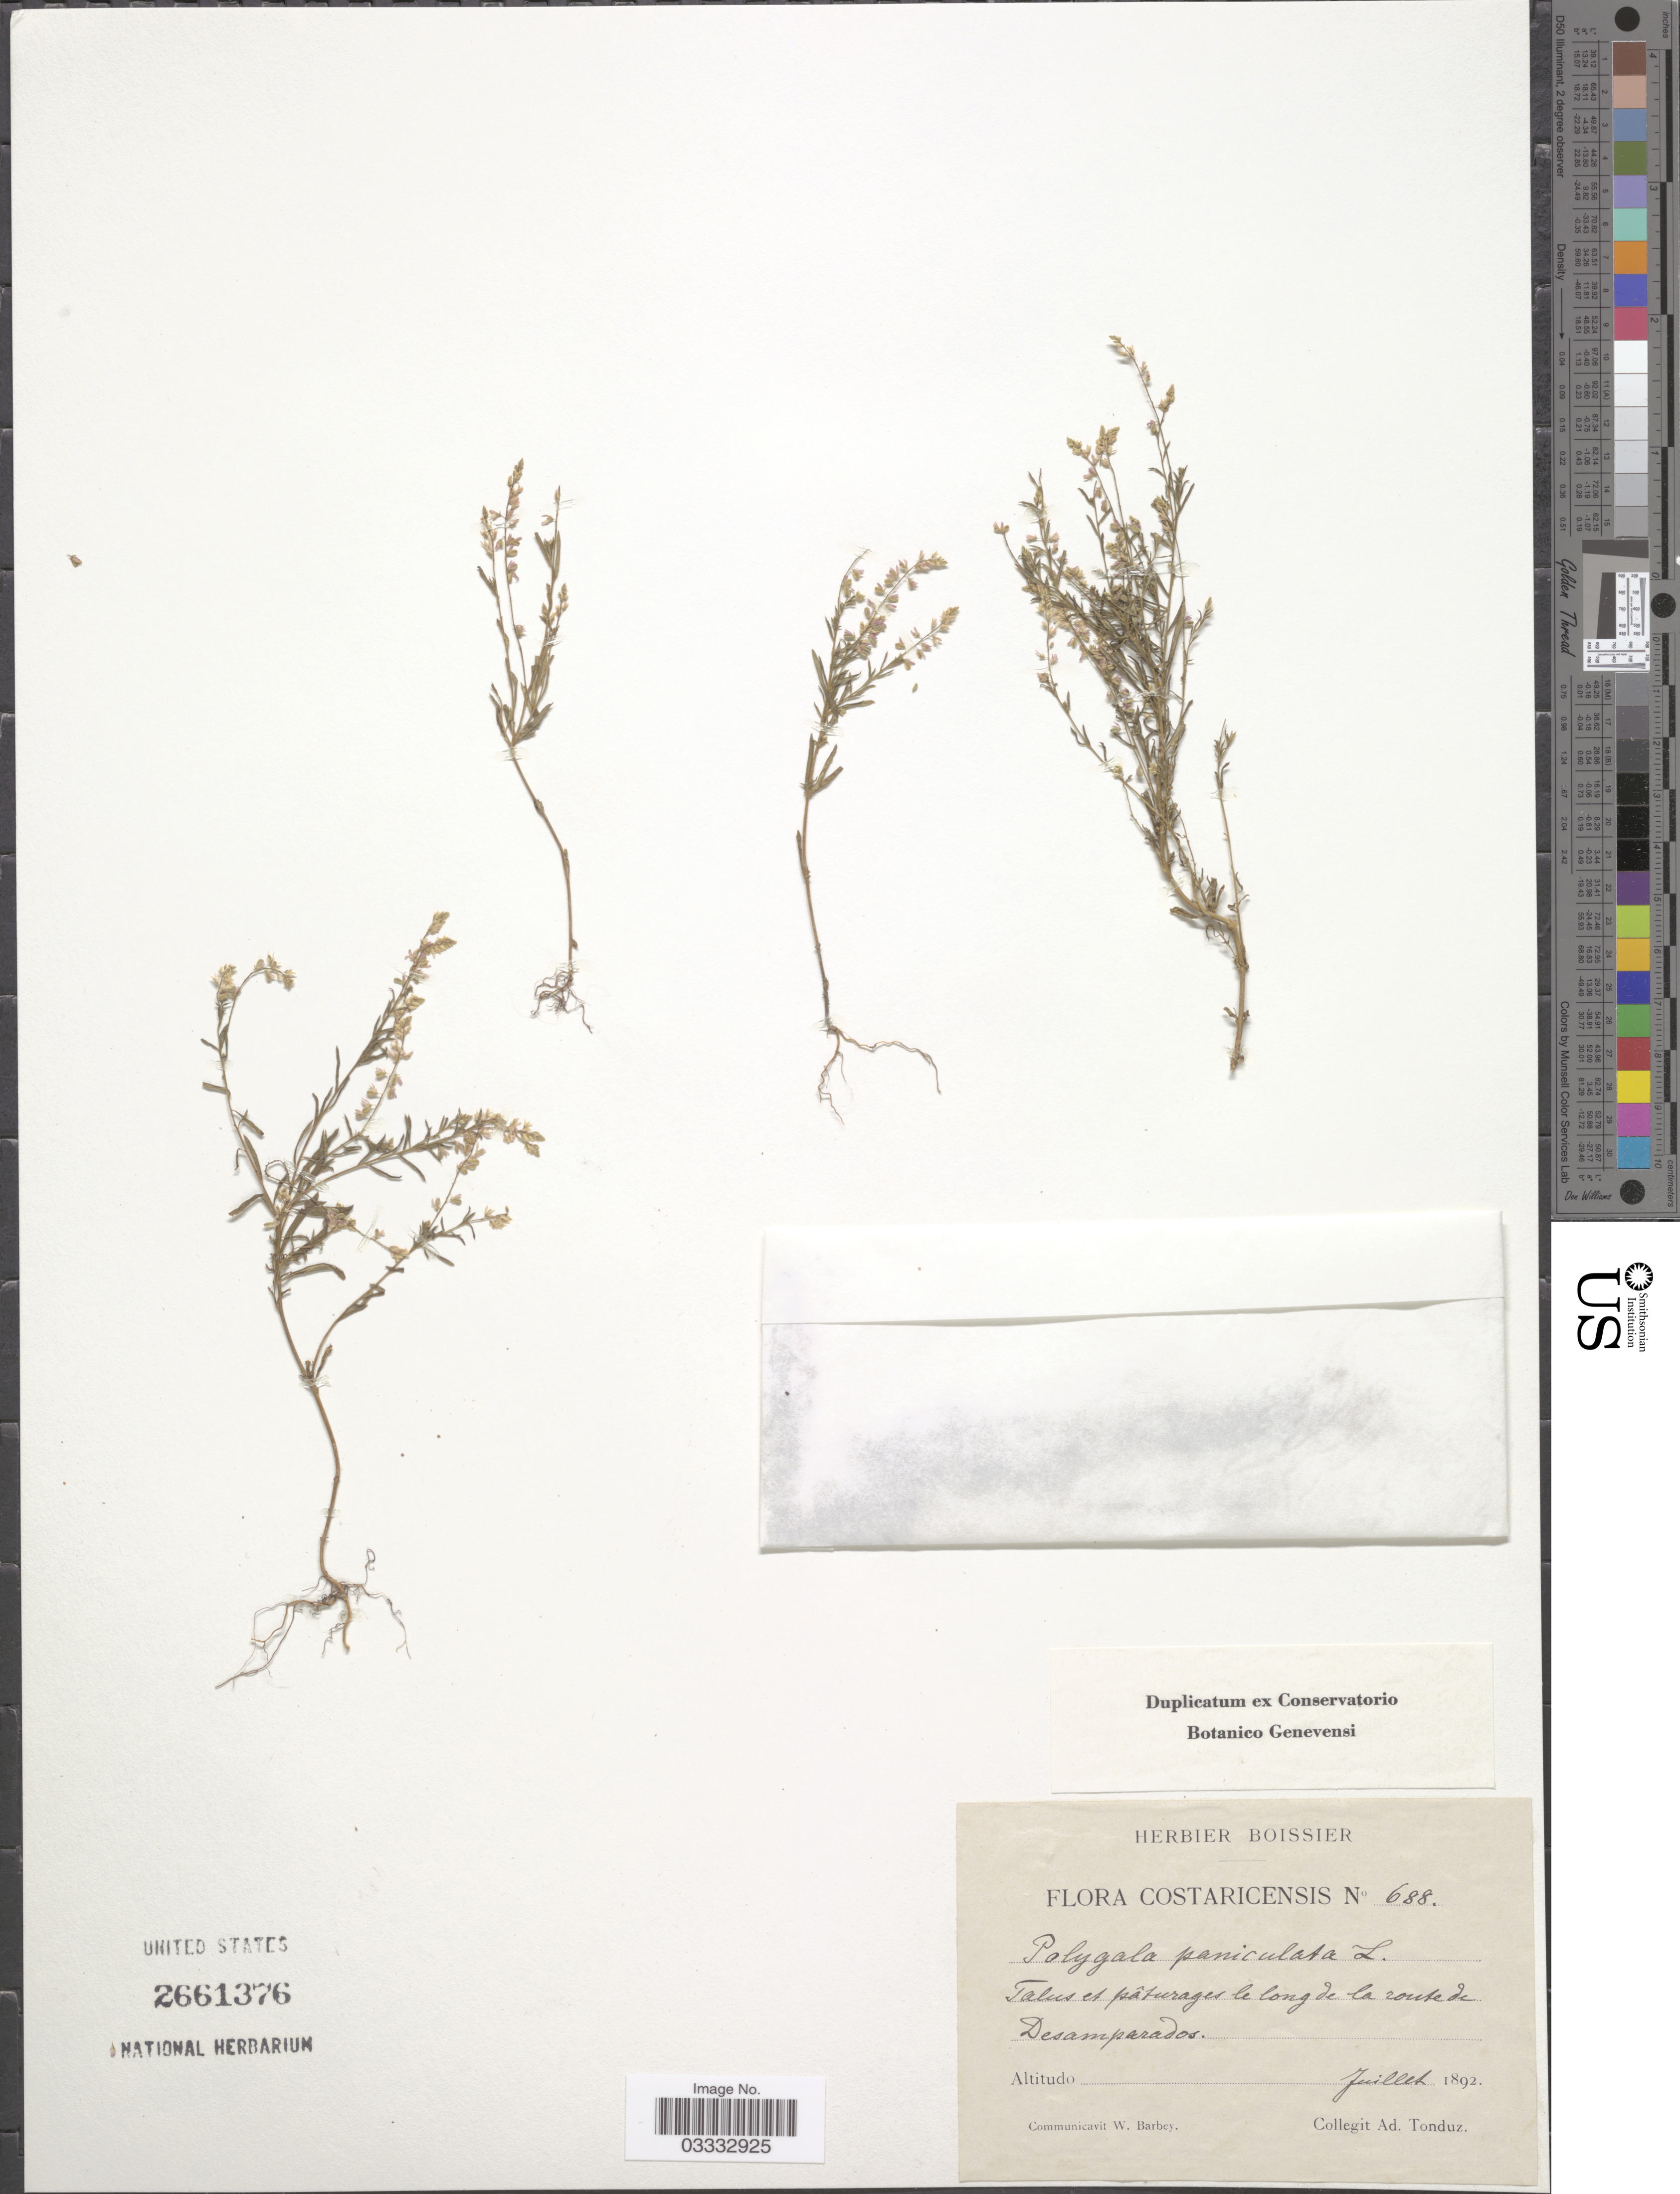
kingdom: Plantae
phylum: Tracheophyta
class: Magnoliopsida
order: Fabales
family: Polygalaceae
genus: Polygala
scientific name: Polygala paniculata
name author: L.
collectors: A. Tonduz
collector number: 688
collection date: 1892-07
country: Costa Rica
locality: Talus et pâturages le long de la route de Desamparados.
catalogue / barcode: US 2661376